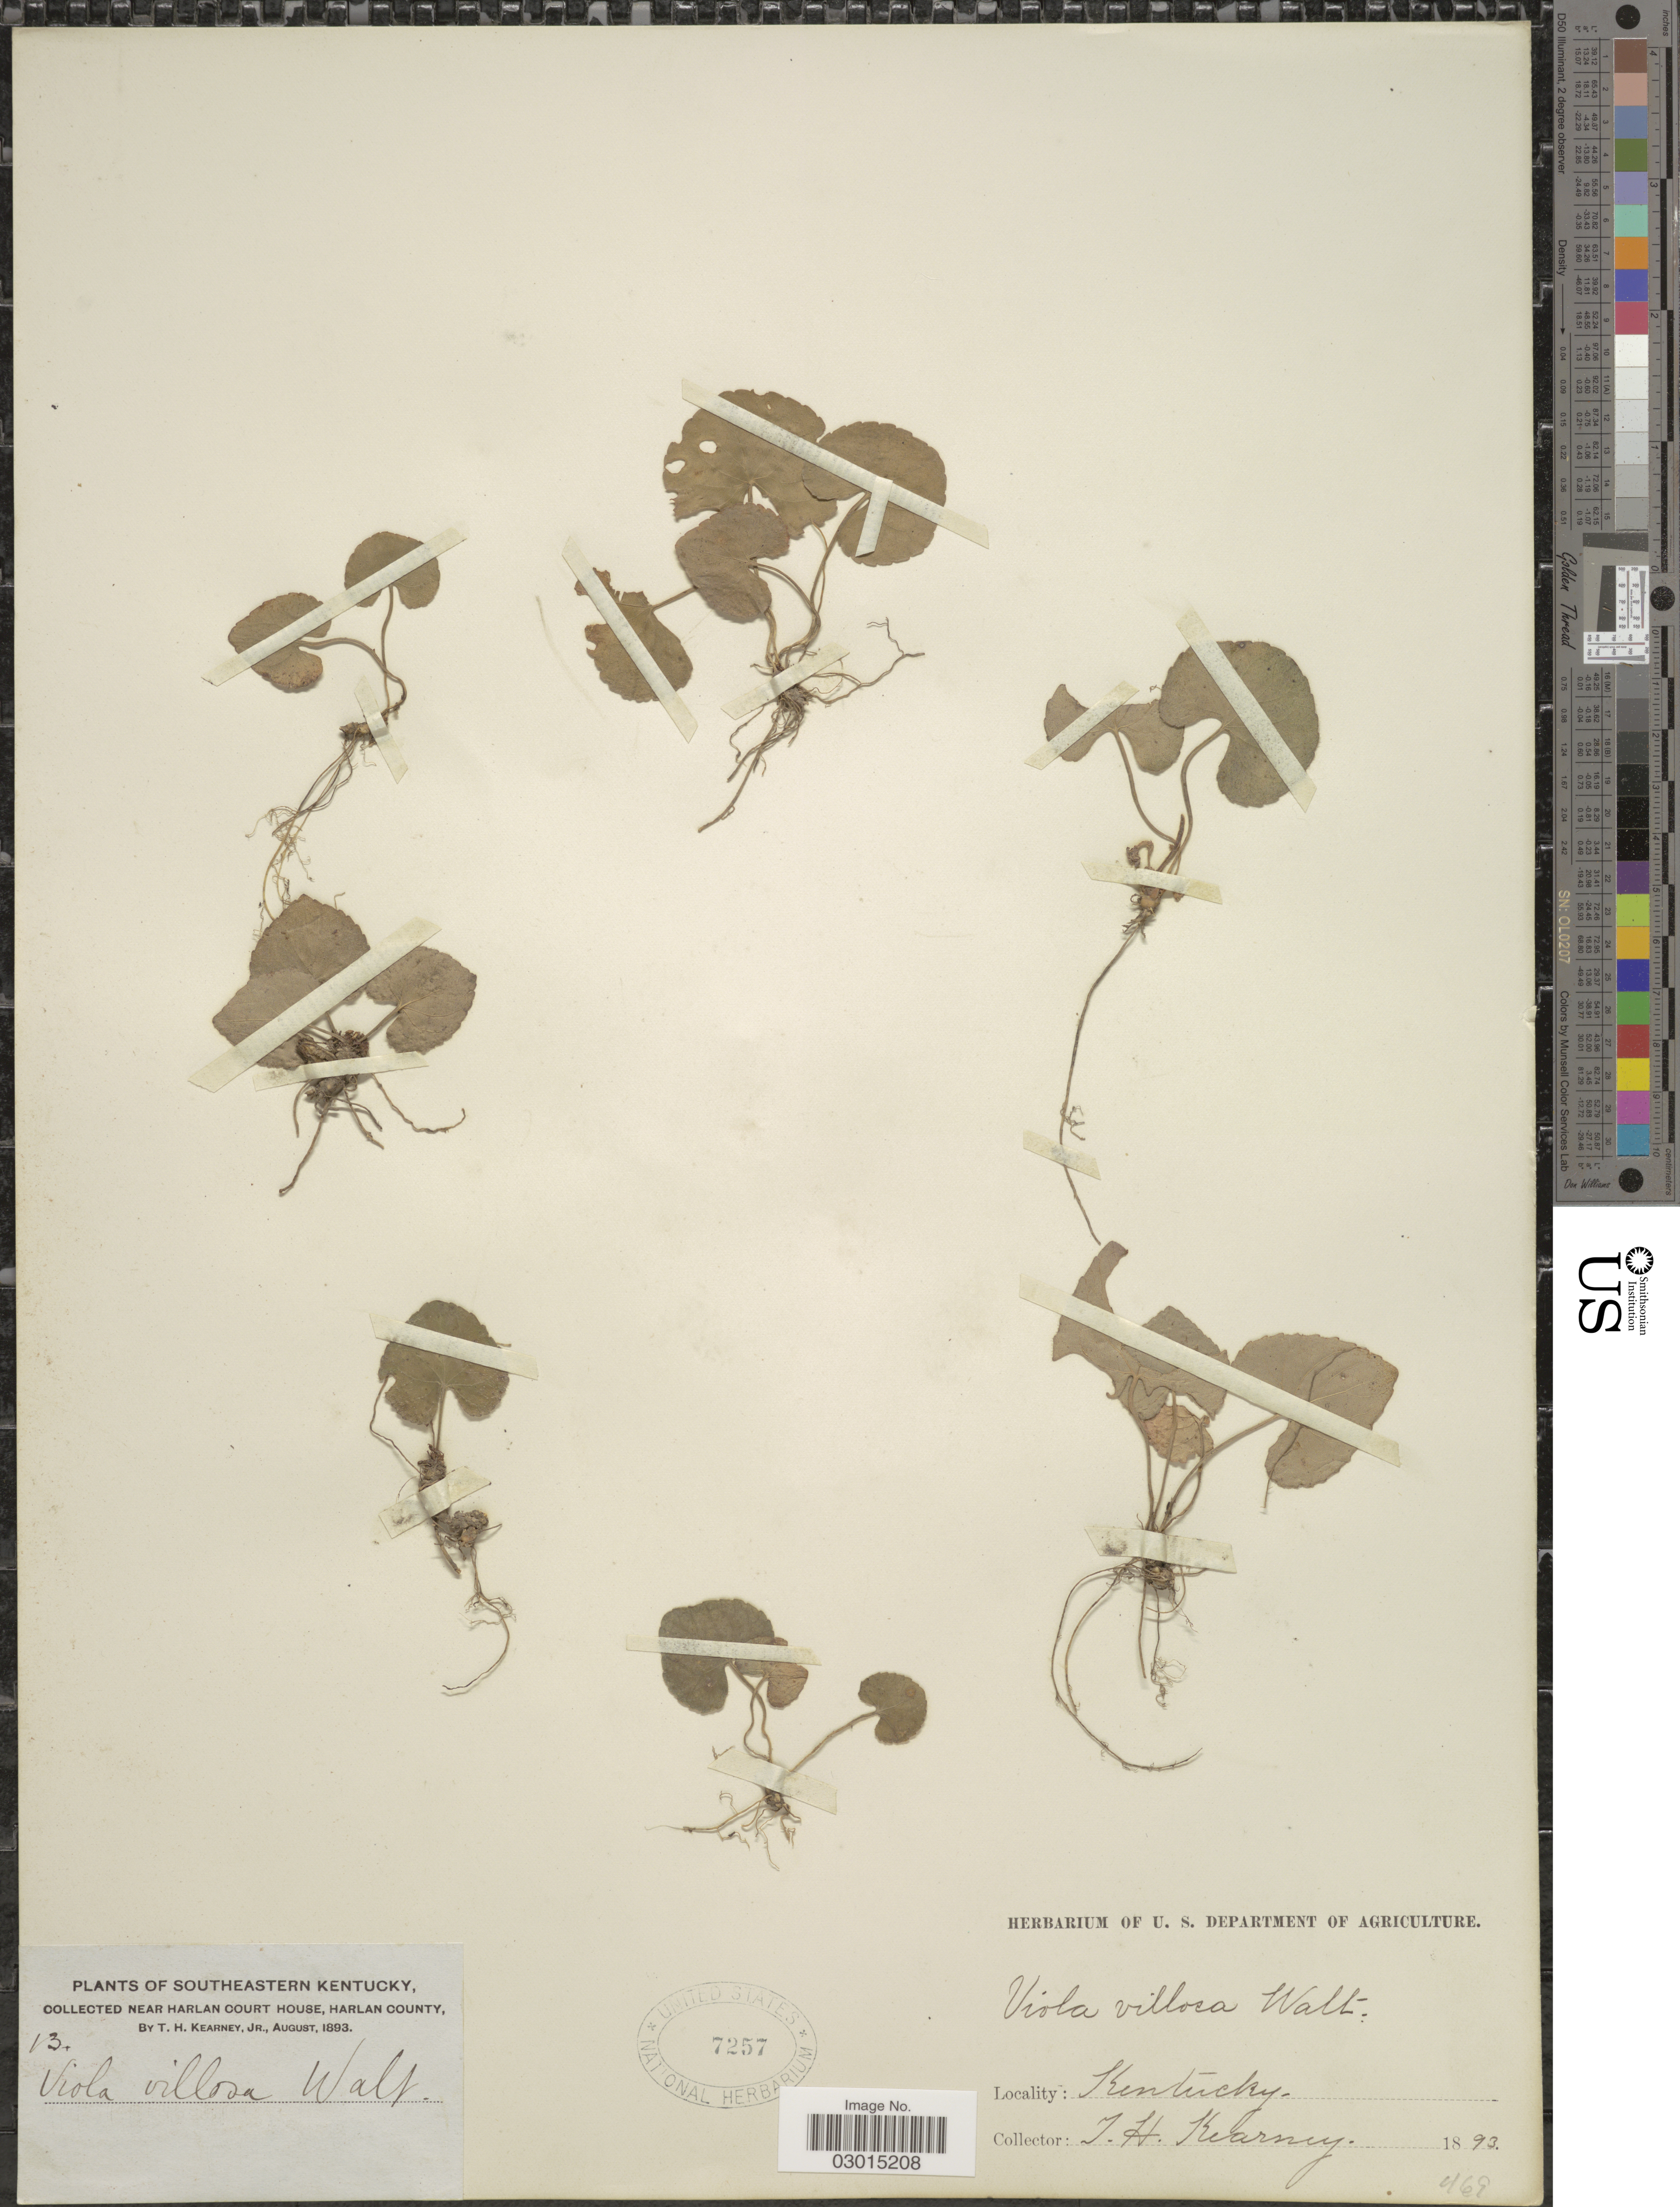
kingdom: Plantae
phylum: Tracheophyta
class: Magnoliopsida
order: Malpighiales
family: Violaceae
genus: Viola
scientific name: Viola hirsutula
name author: Brainerd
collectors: T. H. Kearney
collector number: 13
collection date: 1893-08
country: United States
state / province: Kentucky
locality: Southeastern Kentucky. Collected near Harlan Court House, Harlan County.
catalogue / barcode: US 7257